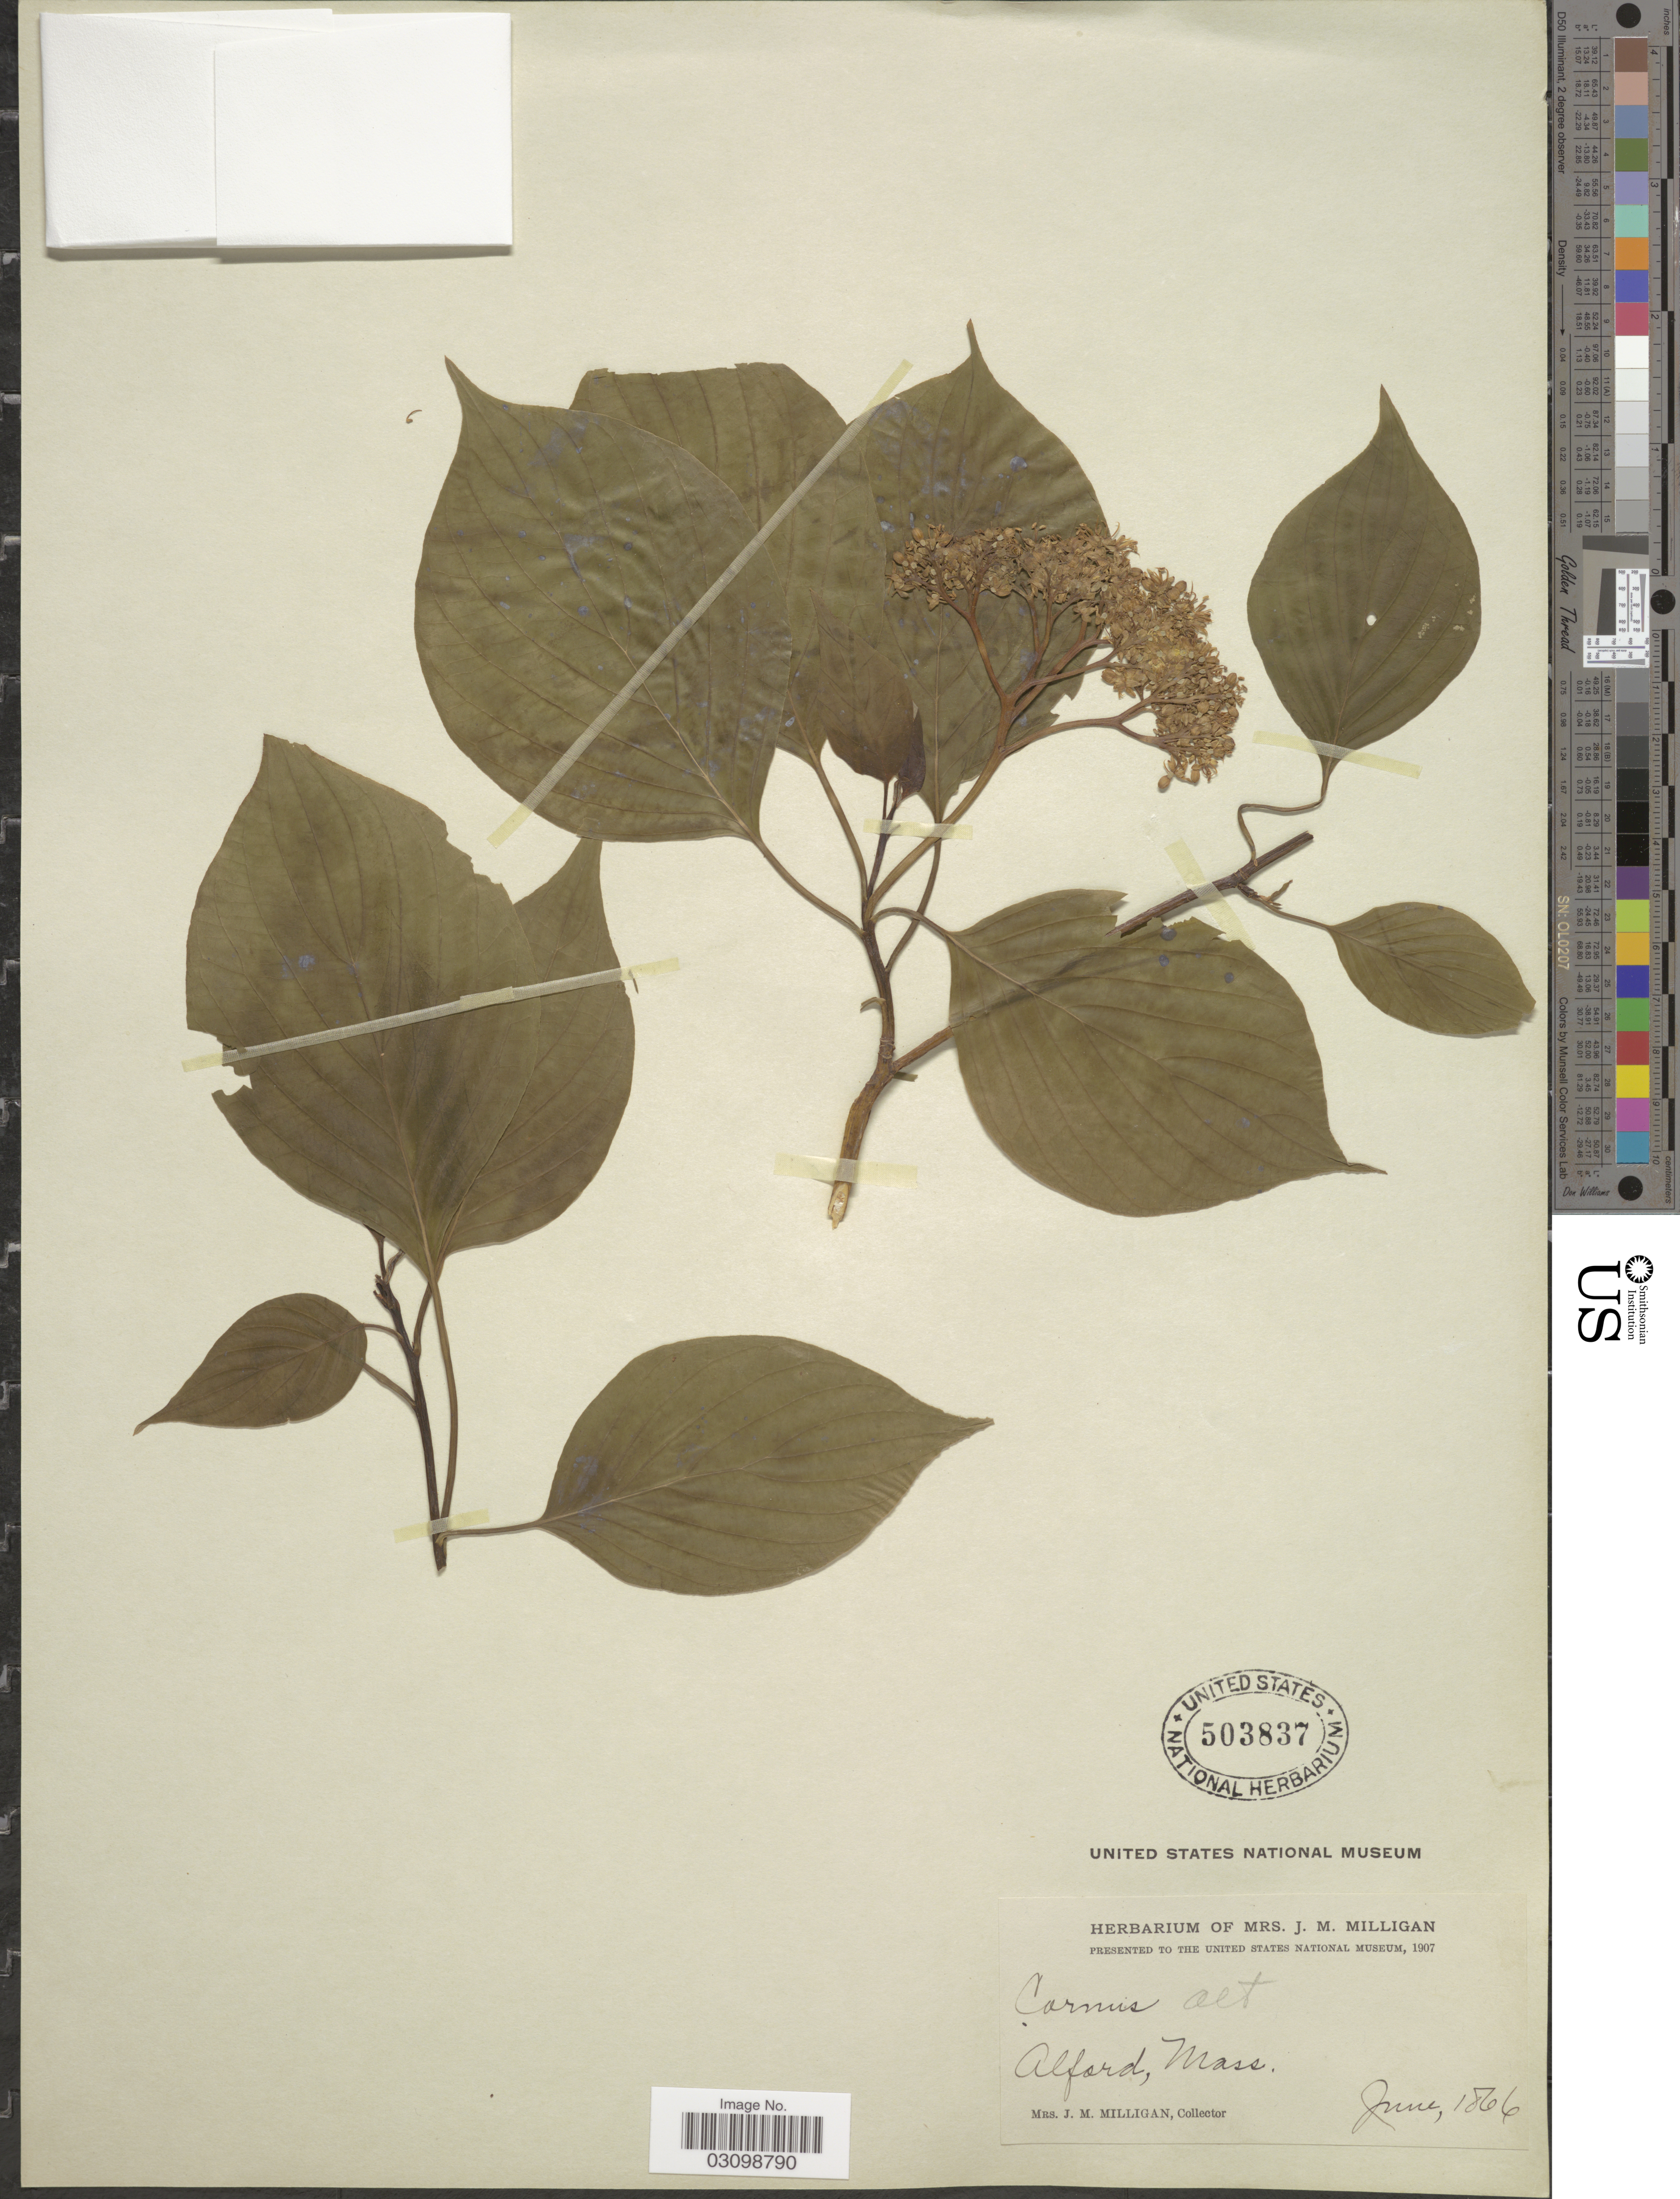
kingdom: Plantae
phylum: Tracheophyta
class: Magnoliopsida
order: Cornales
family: Cornaceae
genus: Cornus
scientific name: Cornus alternifolia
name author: L.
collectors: J. Milligan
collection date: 1866-06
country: United States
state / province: Massachusetts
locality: Alford, Mass.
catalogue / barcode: US 503837